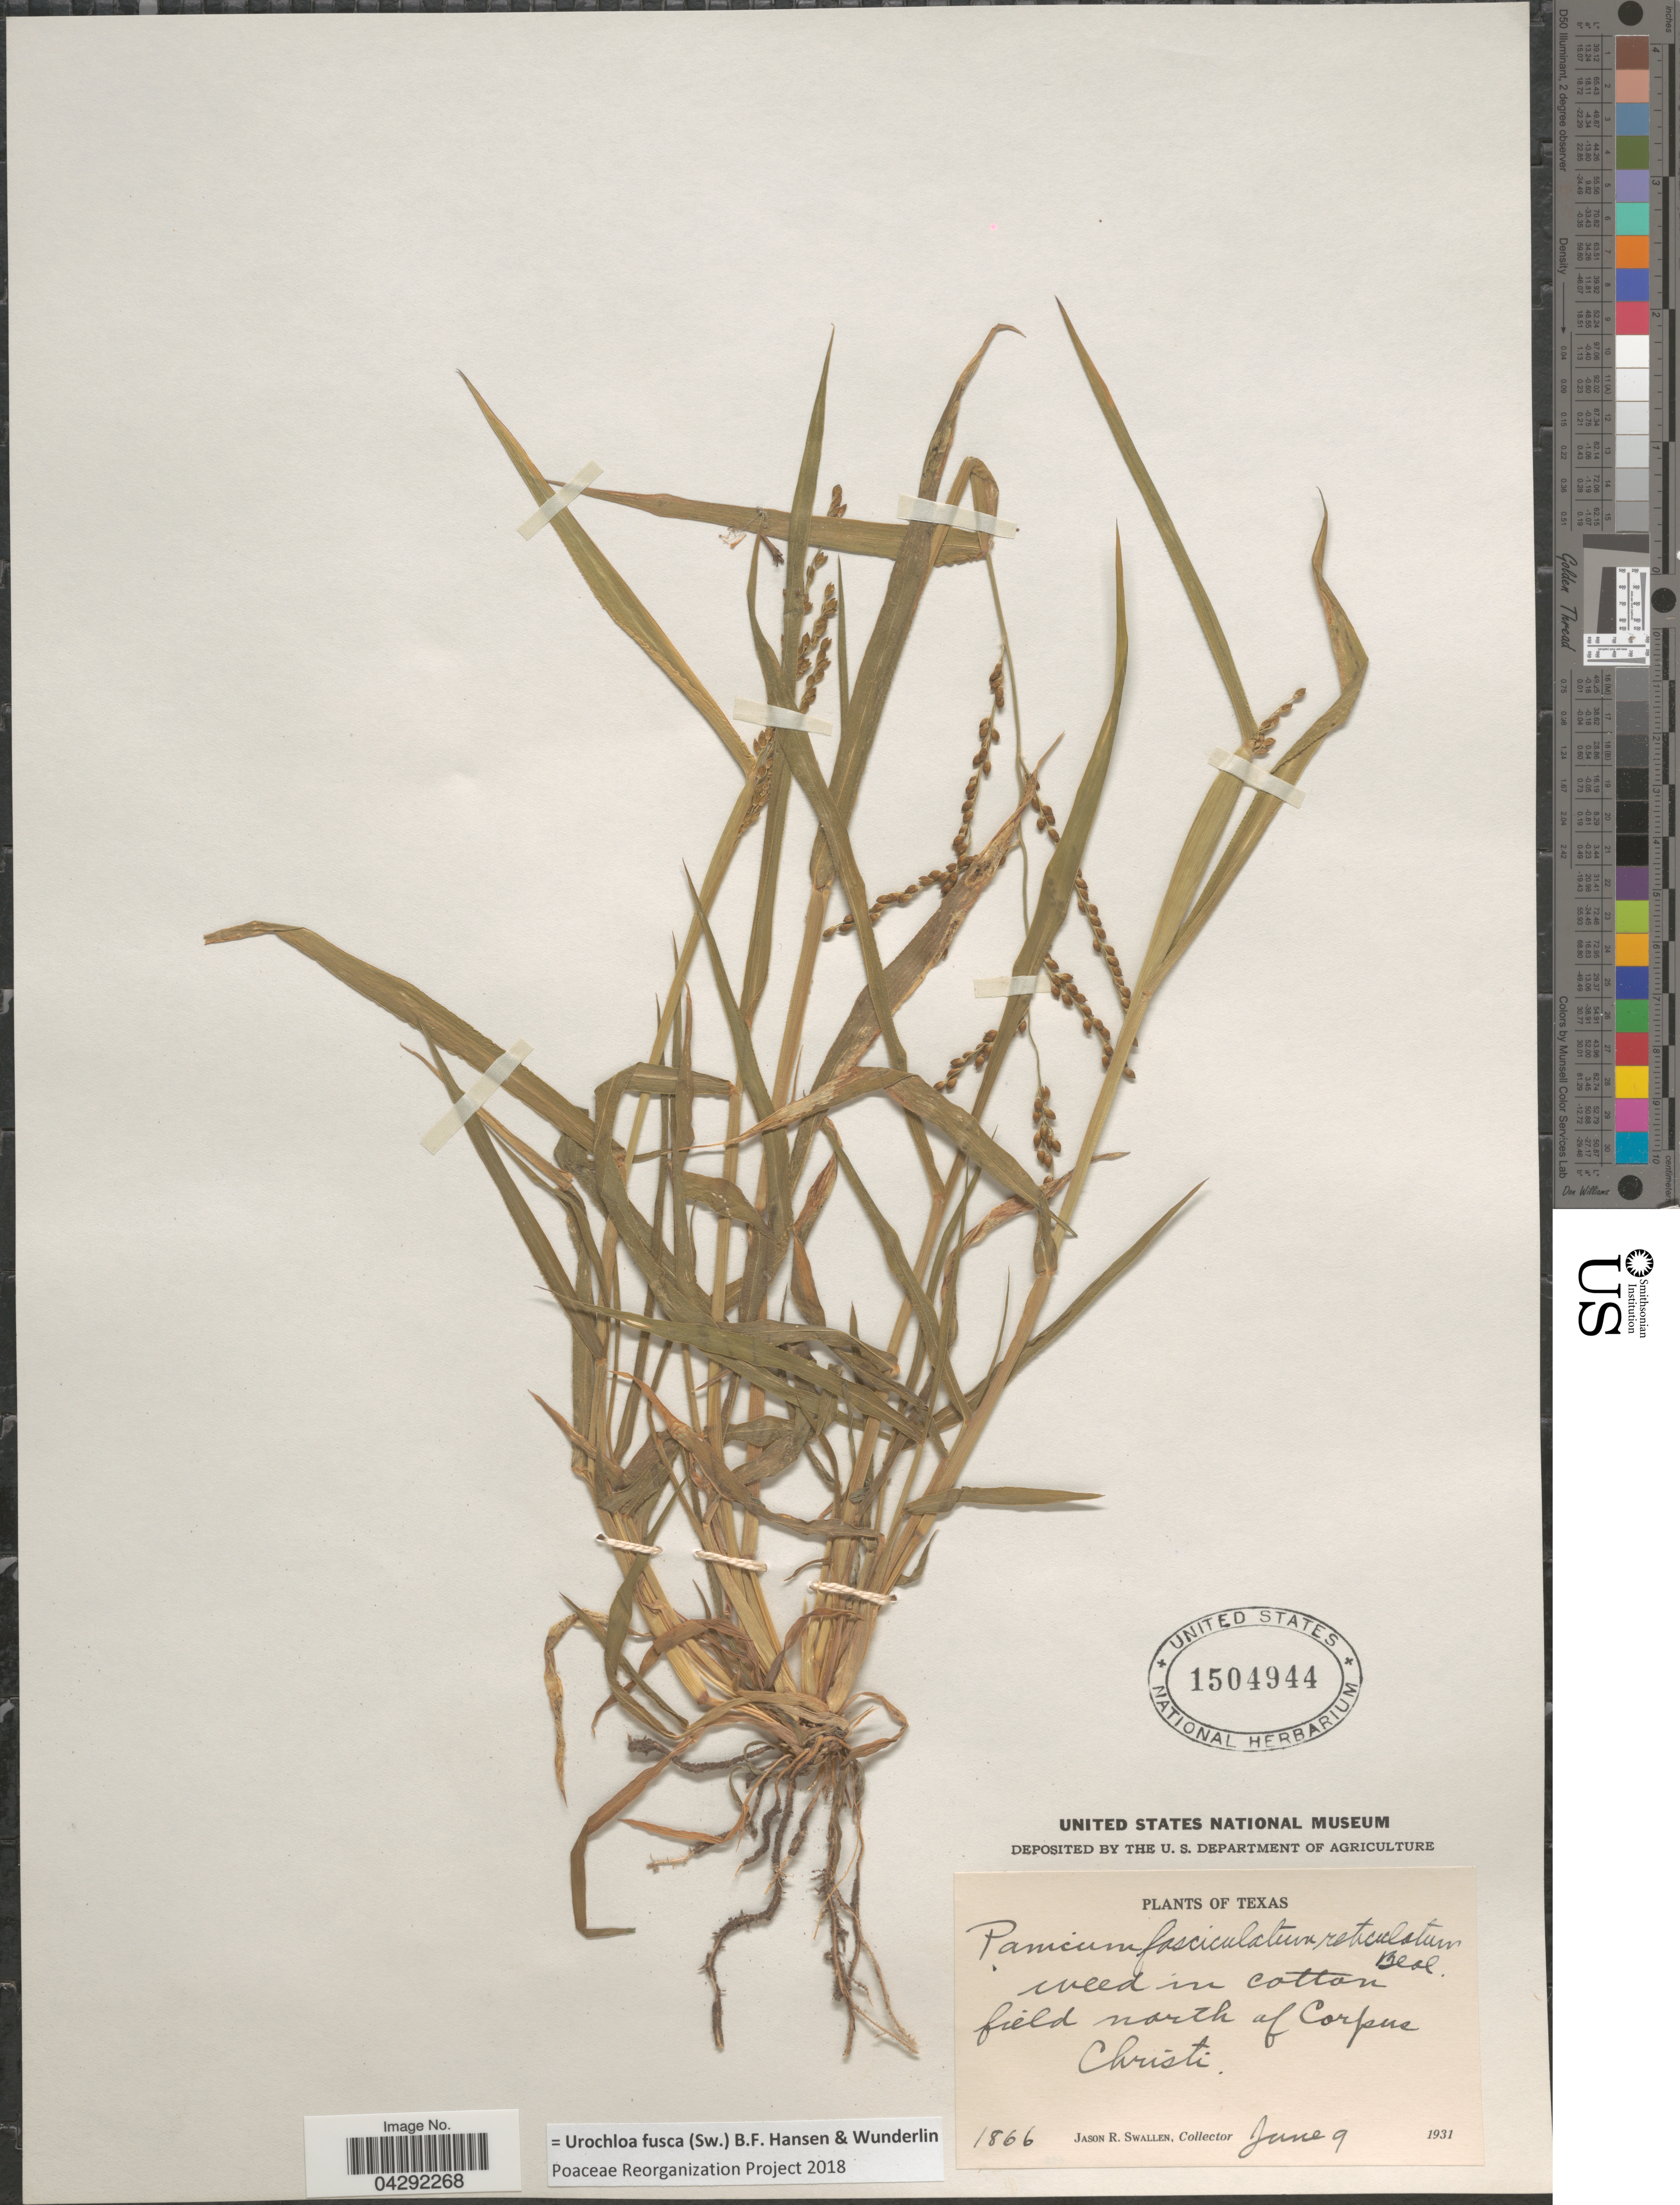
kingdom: Plantae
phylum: Tracheophyta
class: Liliopsida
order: Poales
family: Poaceae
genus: Urochloa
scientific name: Urochloa fusca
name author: (Sw.) B.F. Hansen & Wunderlin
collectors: J. R. Swallen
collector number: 1866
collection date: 1931-06-09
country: United States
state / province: Texas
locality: North of Corpus Christi.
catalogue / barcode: US 1504944